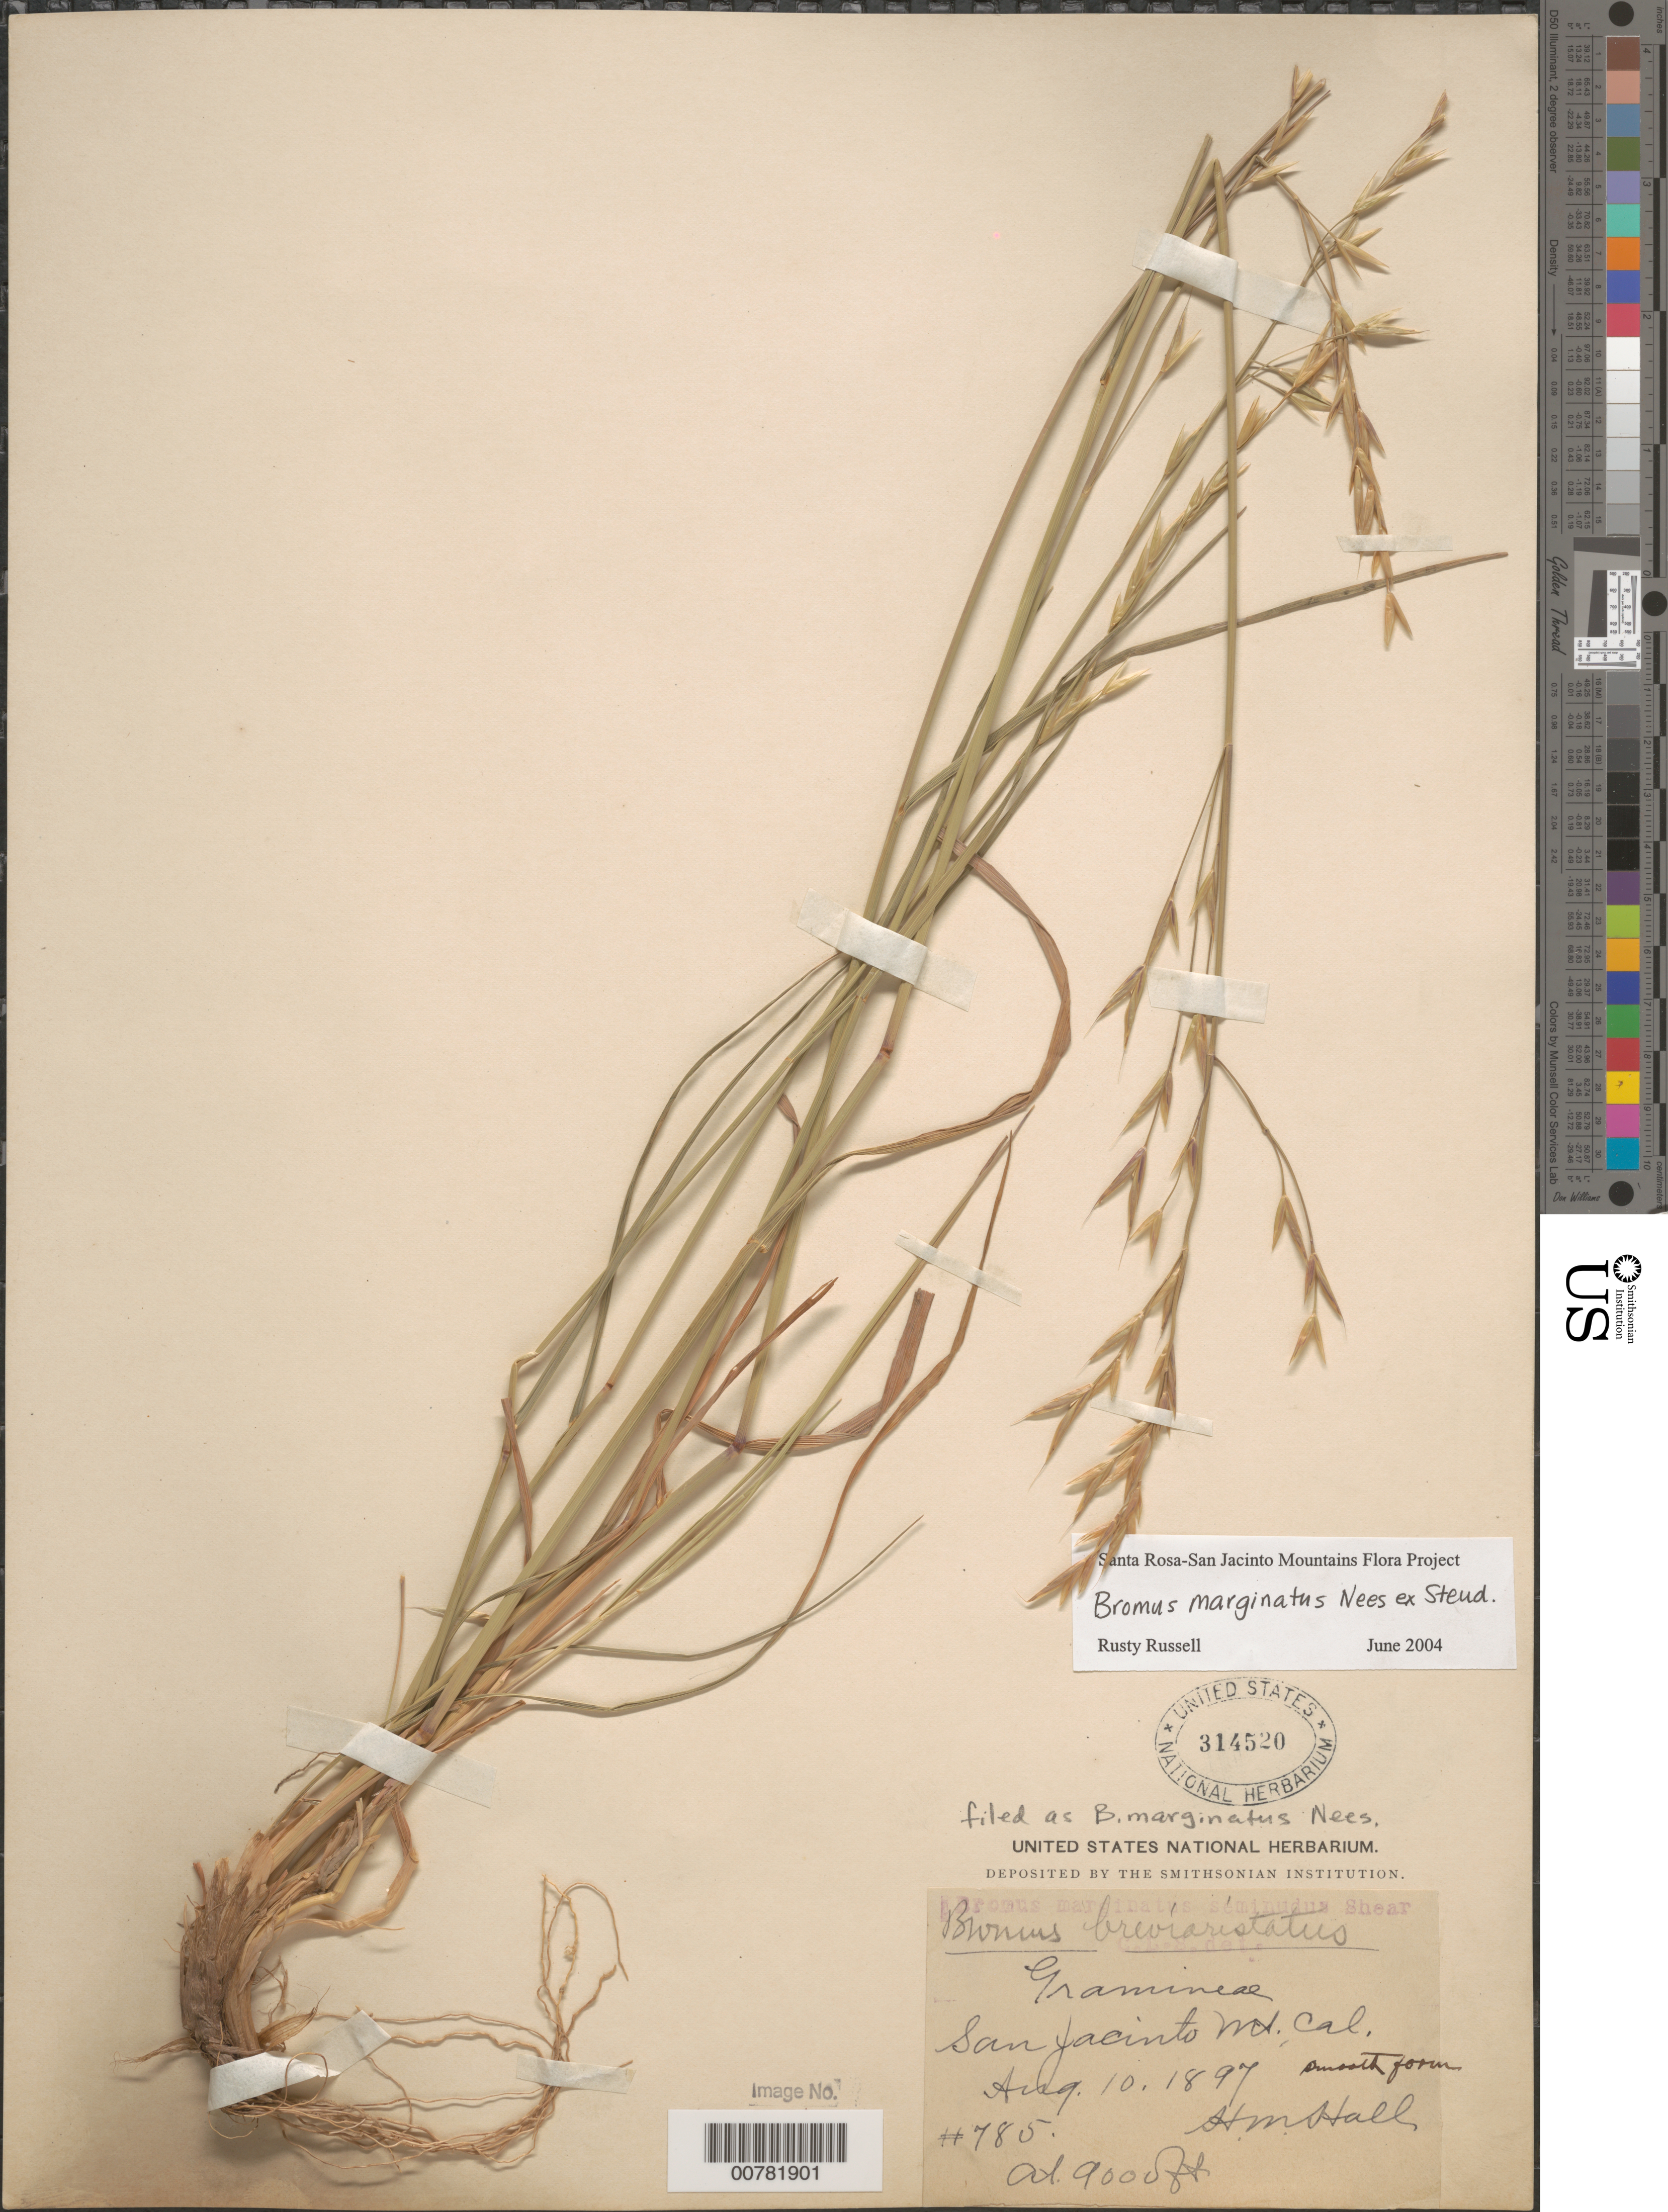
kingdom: Plantae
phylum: Tracheophyta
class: Liliopsida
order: Poales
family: Poaceae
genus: Bromus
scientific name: Bromus marginatus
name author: Nees ex Steud.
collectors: H. M. Hall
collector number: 785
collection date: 1897-08-10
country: United States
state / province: California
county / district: Riverside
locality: San Jacinto Mt.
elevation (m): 2743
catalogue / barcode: US 314520